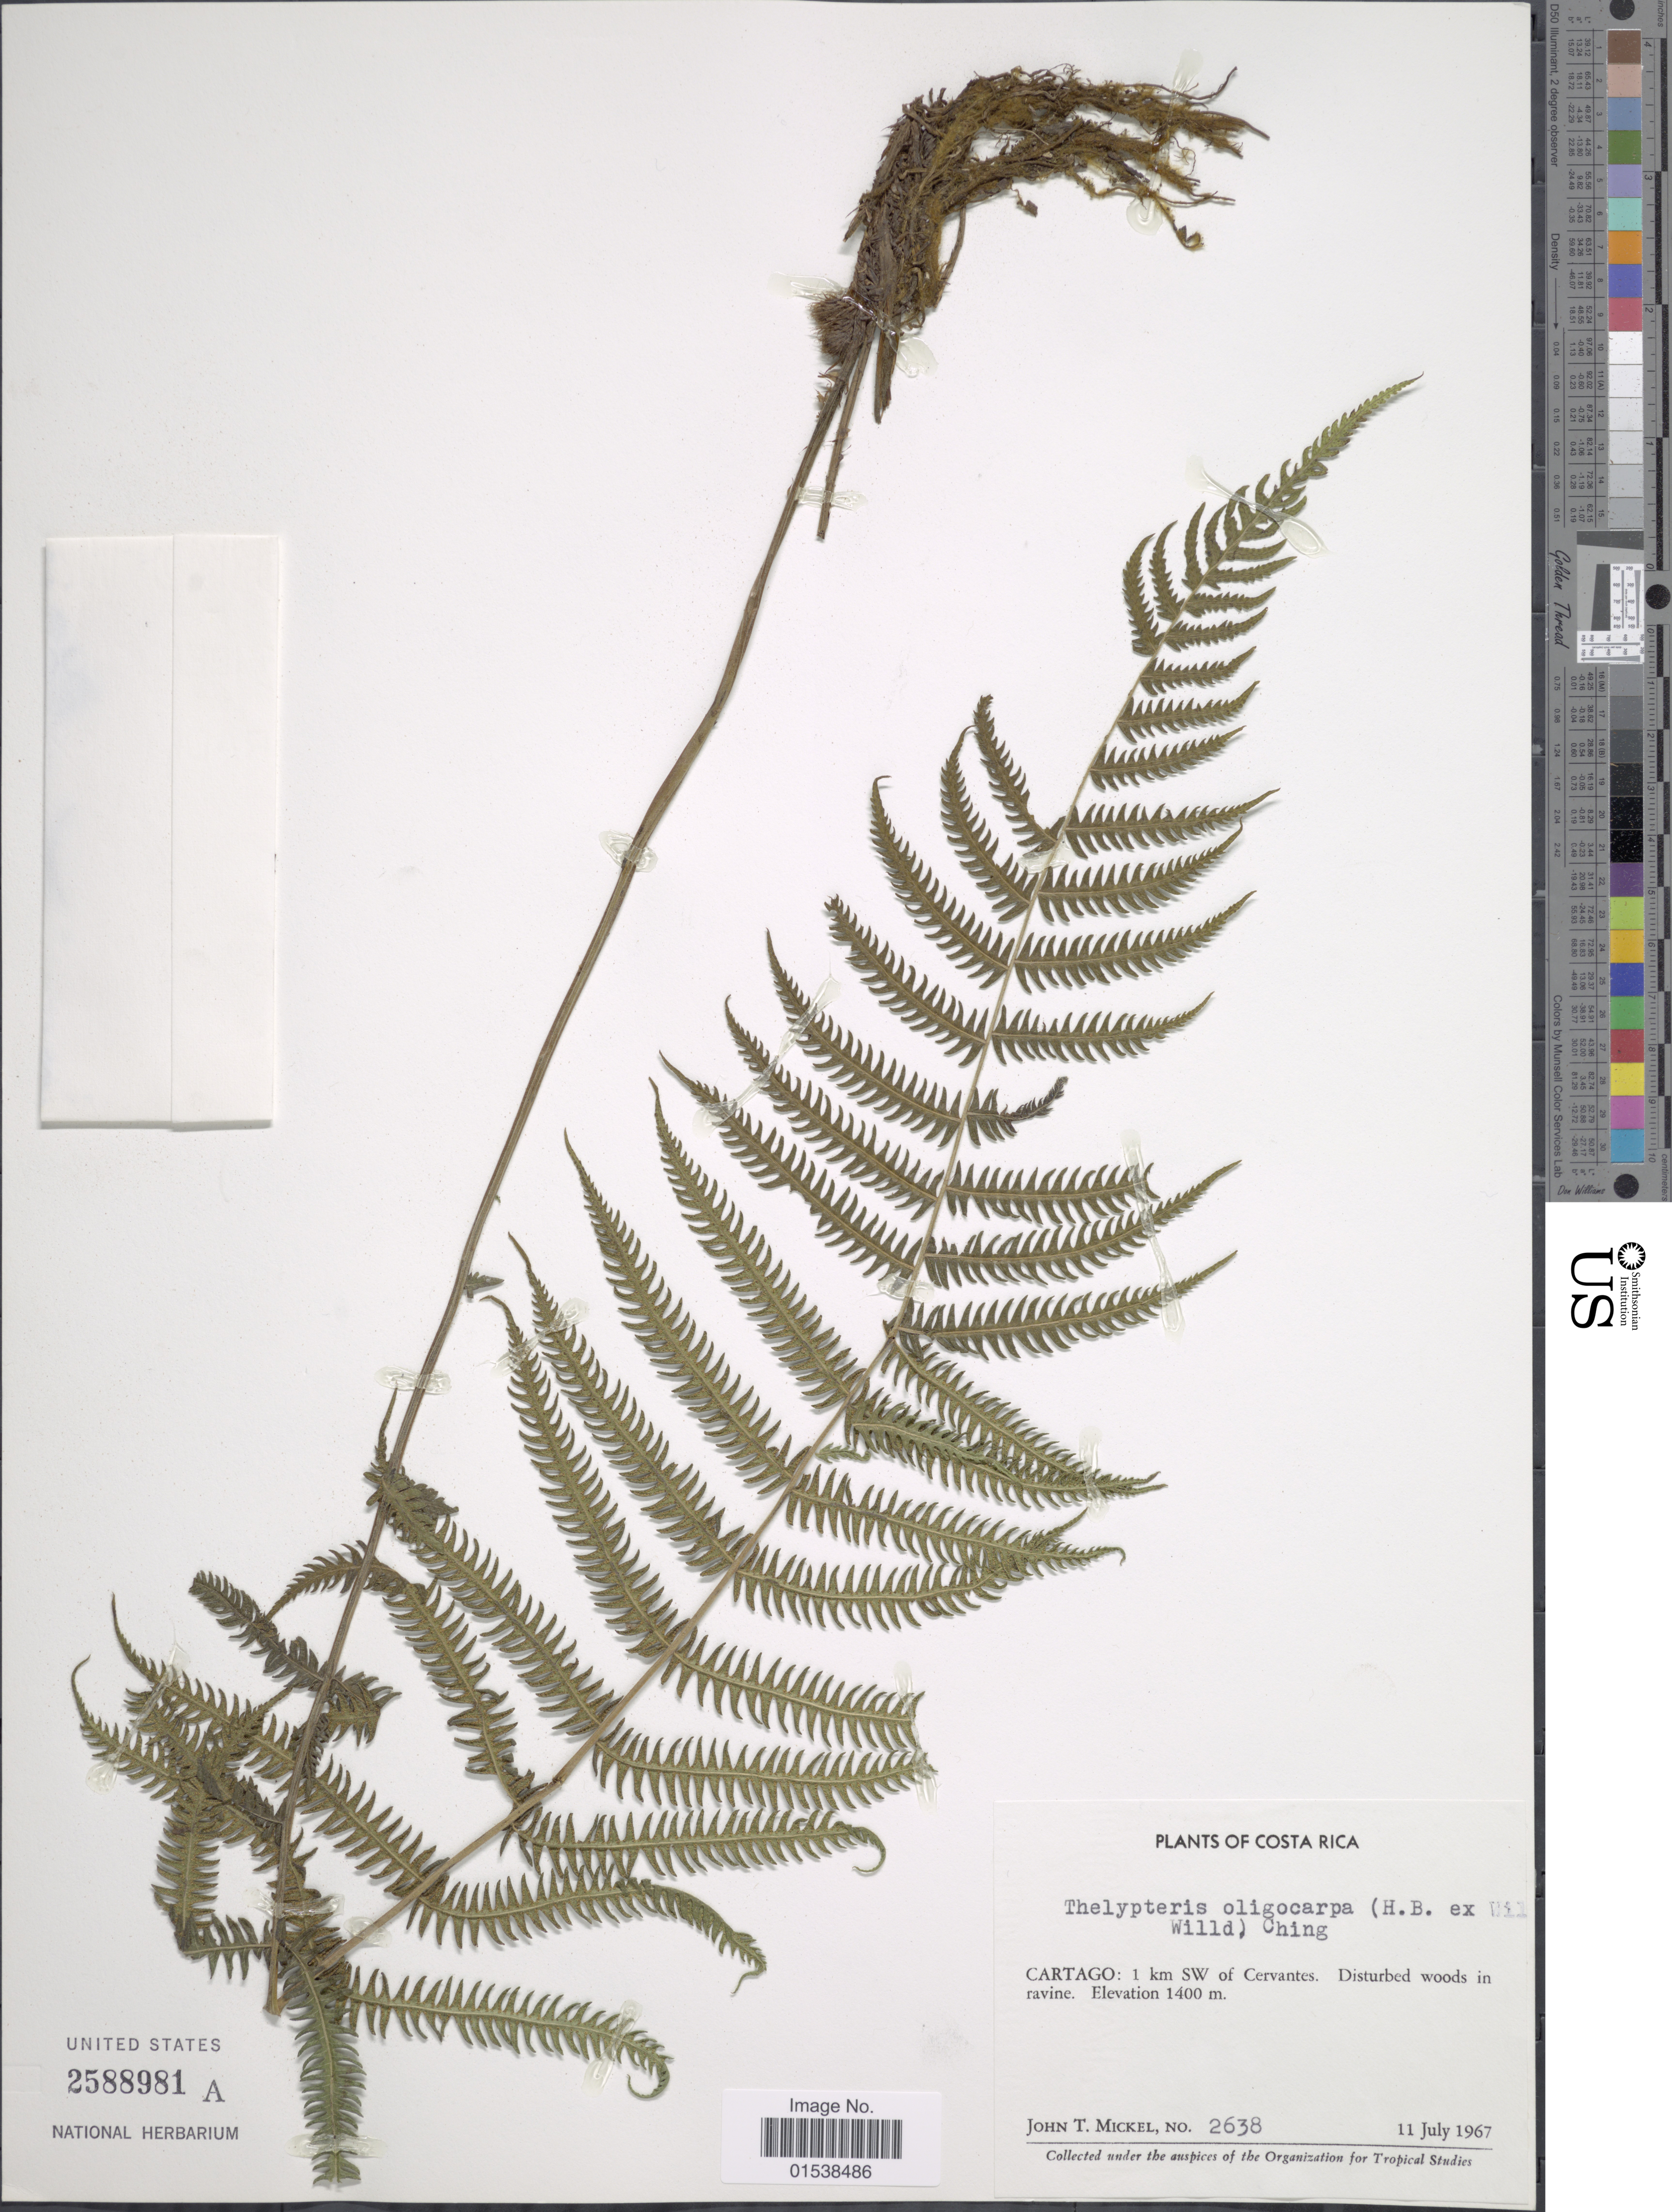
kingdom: Plantae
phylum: Tracheophyta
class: Polypodiopsida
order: Polypodiales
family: Thelypteridaceae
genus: Amauropelta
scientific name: Amauropelta oligocarpa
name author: (Humb. & Bonpl. ex Willd.) Pic. Serm.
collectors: J. T. Mickel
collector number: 2638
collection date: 1967-07-11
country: Costa Rica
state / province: Cartago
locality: Cartago; 1 km SW of Cervantes, disturbed woods in ravine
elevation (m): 1400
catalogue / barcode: US 2588981A